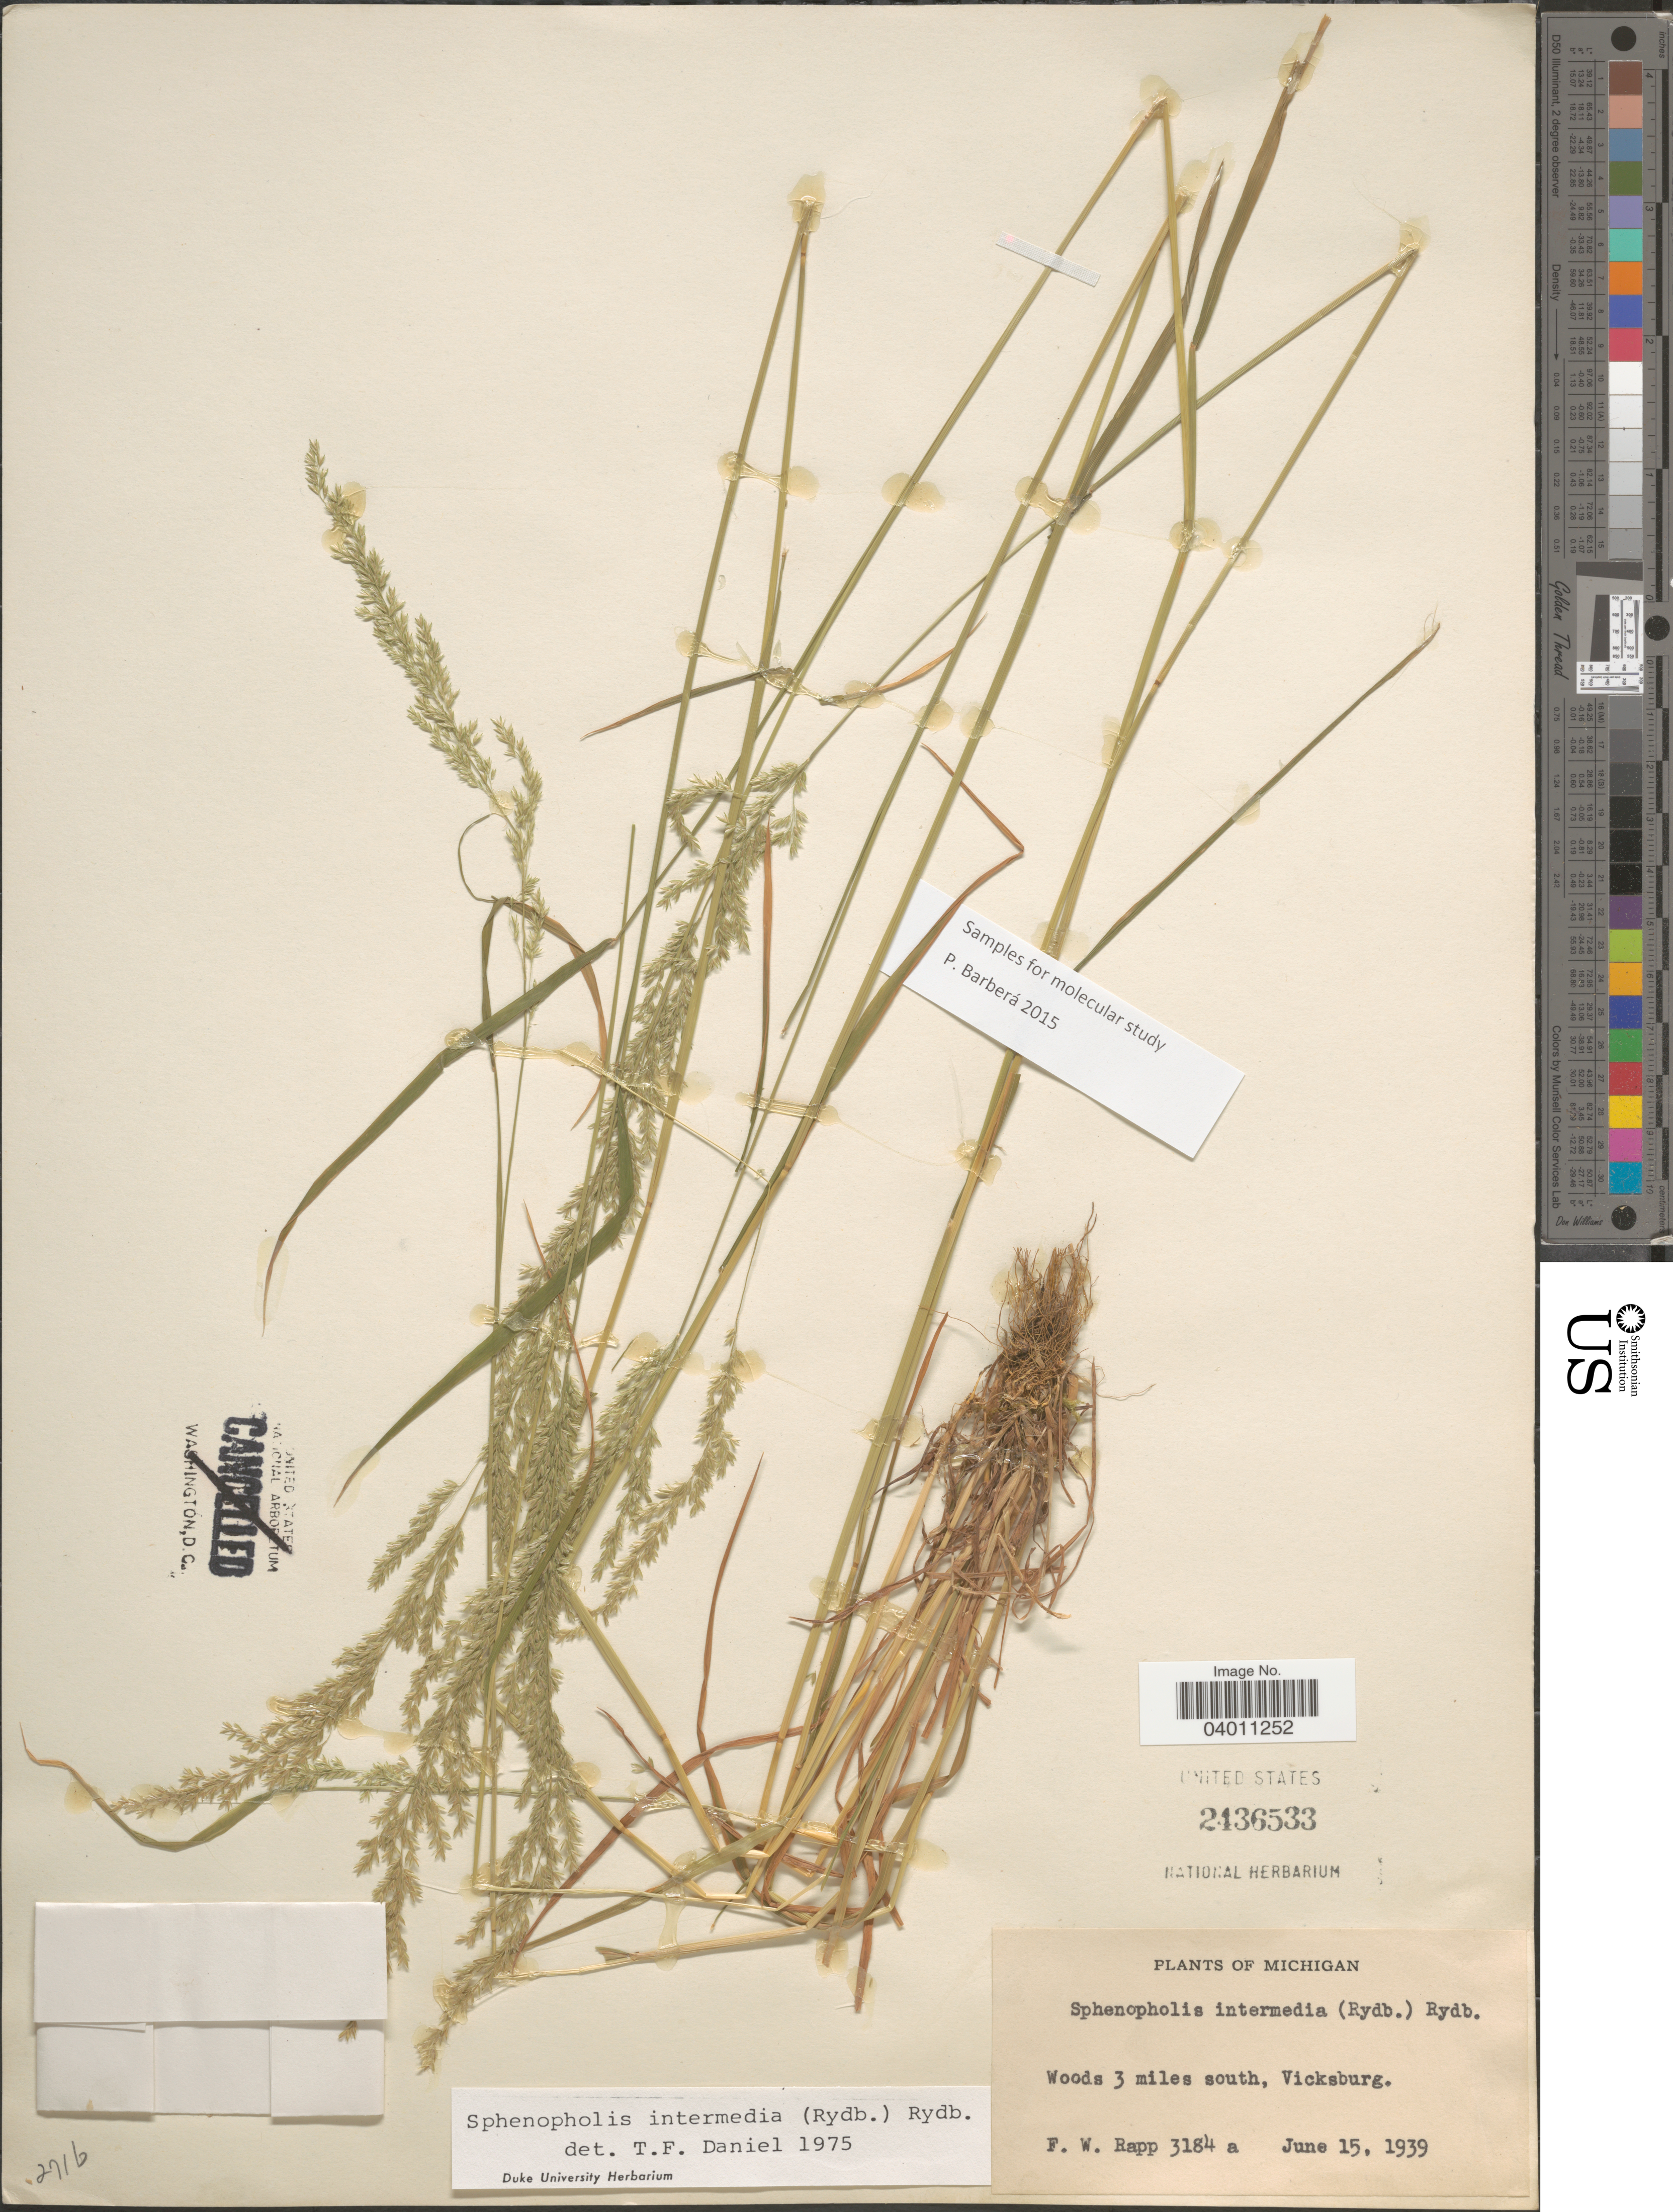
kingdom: Plantae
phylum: Tracheophyta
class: Liliopsida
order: Poales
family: Poaceae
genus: Sphenopholis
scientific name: Sphenopholis intermedia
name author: (Rydb.) Rydb.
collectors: F. Rapp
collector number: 3184a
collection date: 1939-06-15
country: United States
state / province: Michigan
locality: Woods 3 miles south, Vicksburg.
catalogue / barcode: US 2436533